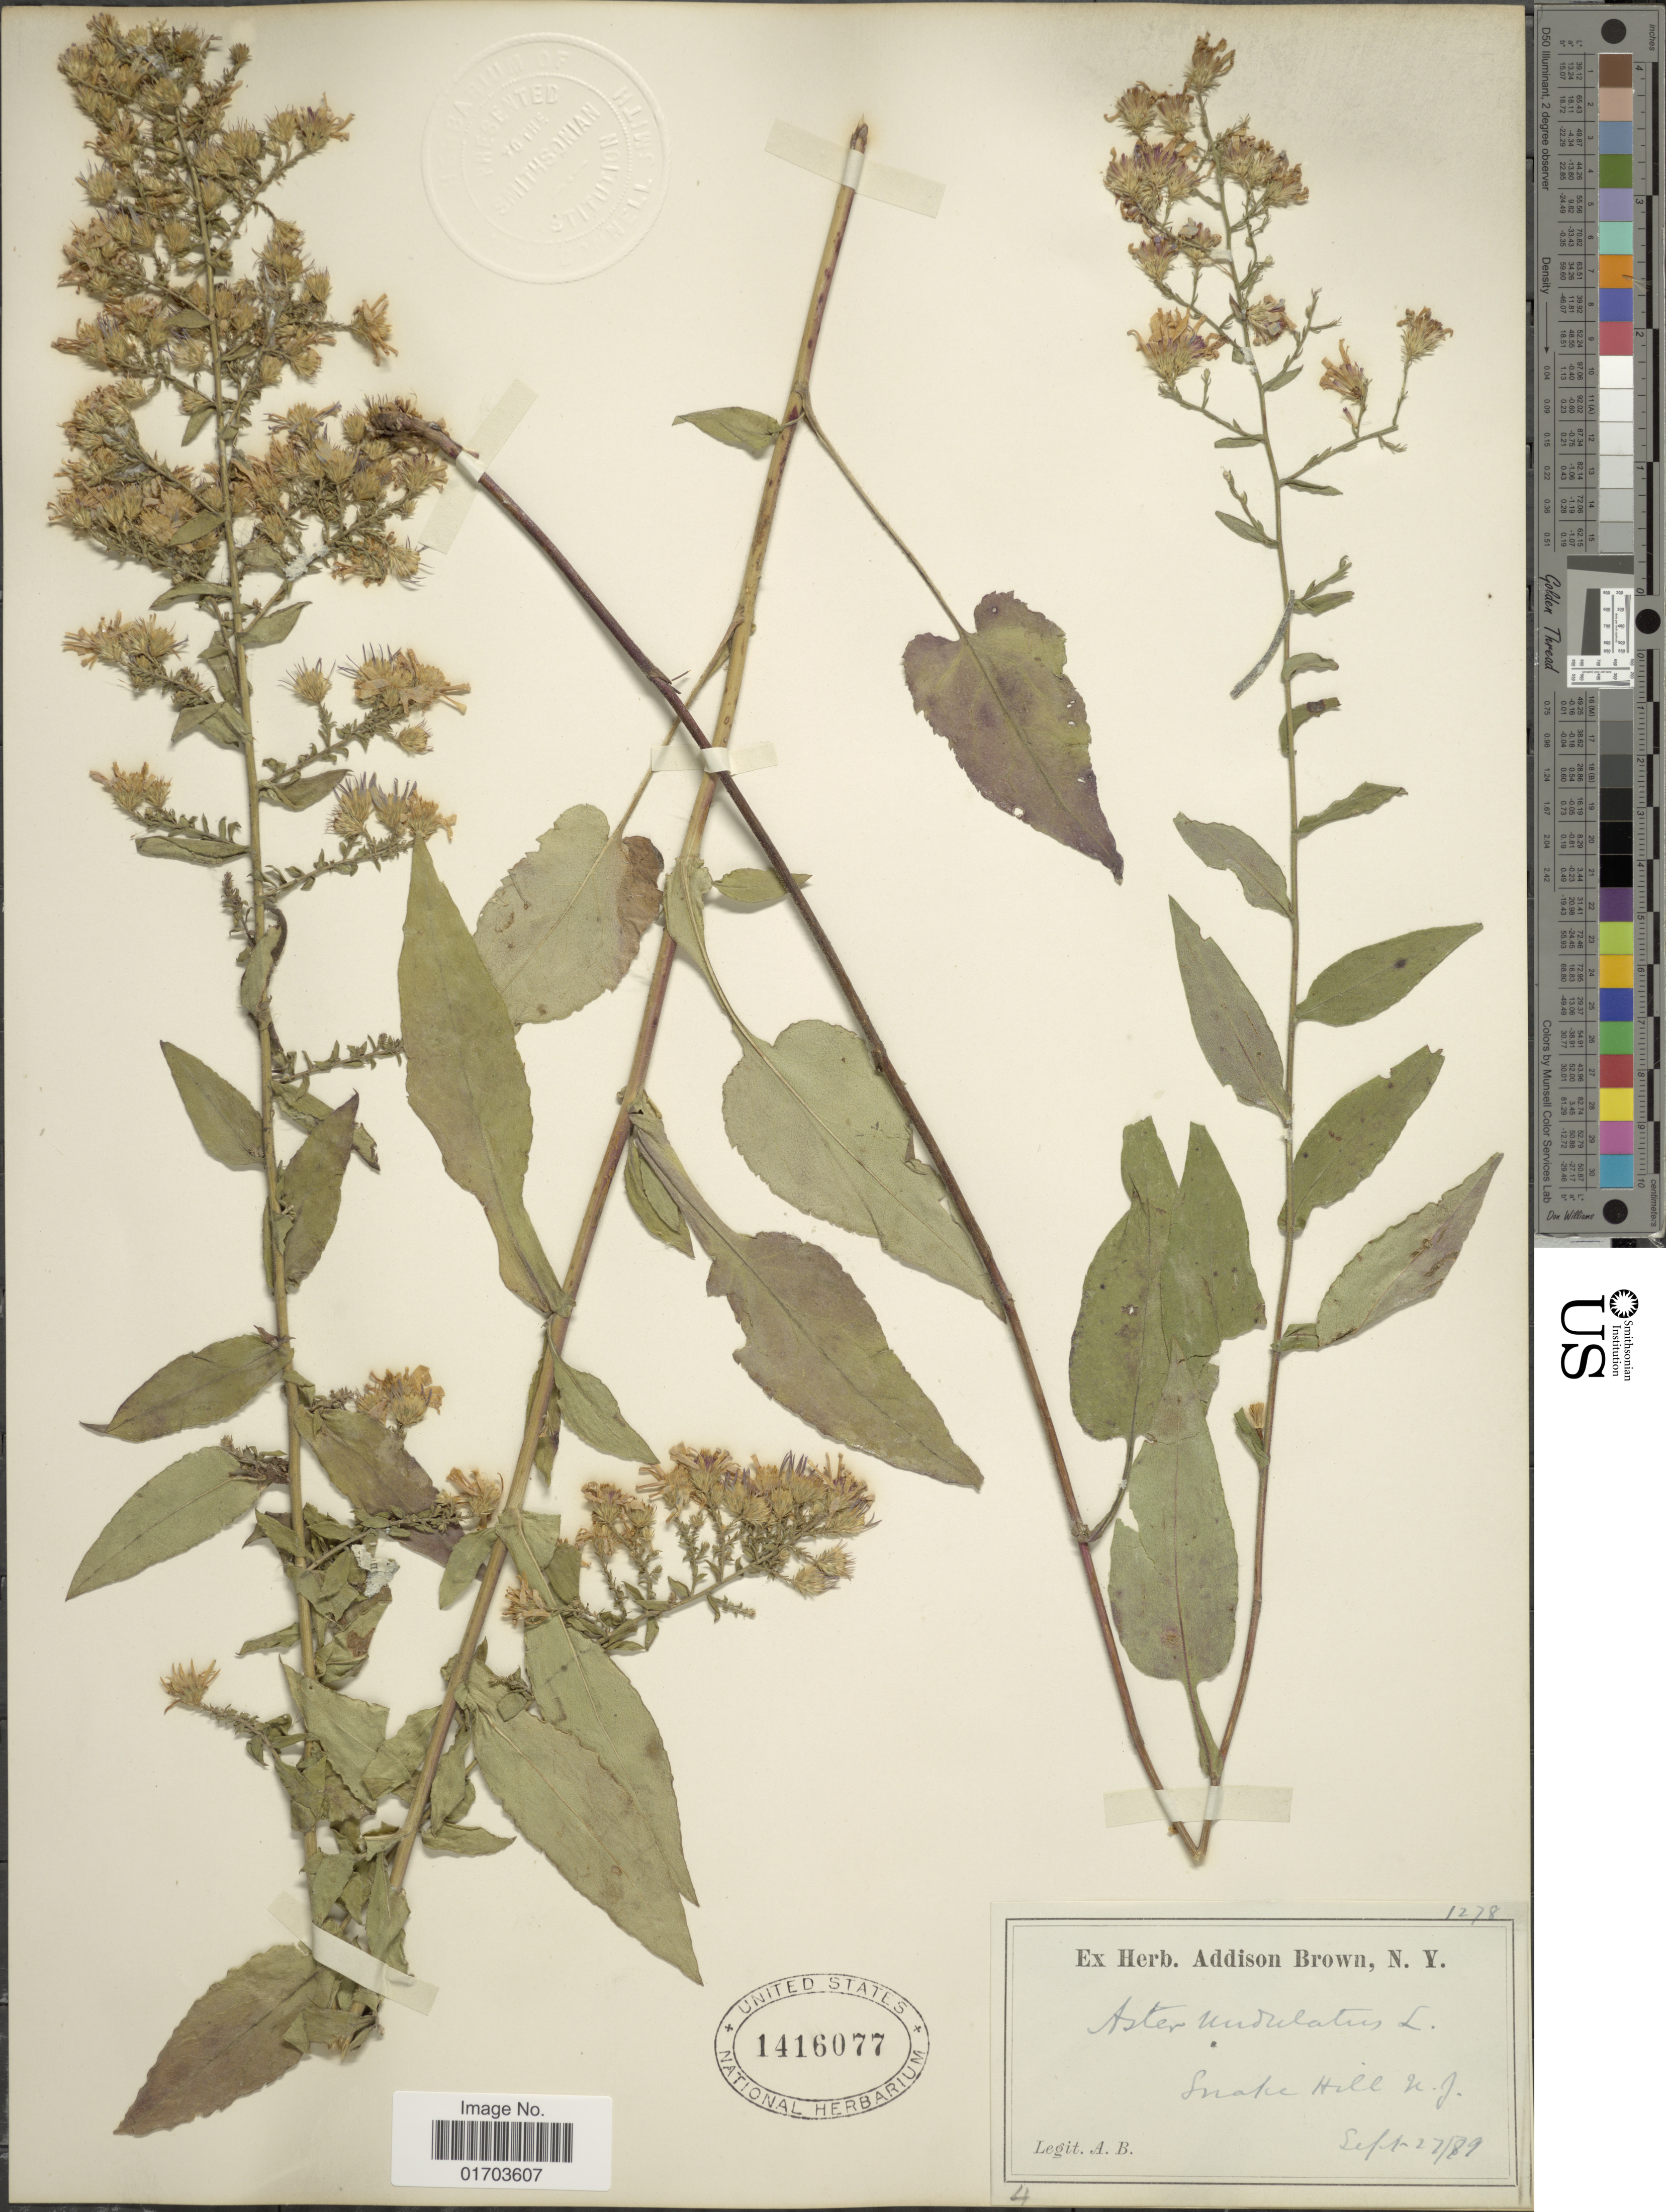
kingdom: Plantae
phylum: Tracheophyta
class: Magnoliopsida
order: Asterales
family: Asteraceae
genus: Symphyotrichum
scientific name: Symphyotrichum undulatum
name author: (L.) G.L. Nesom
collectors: A. Brown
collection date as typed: Transcribed d/m/y: 27/9/78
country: United States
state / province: New York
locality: Snake Hill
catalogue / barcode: US 1416077